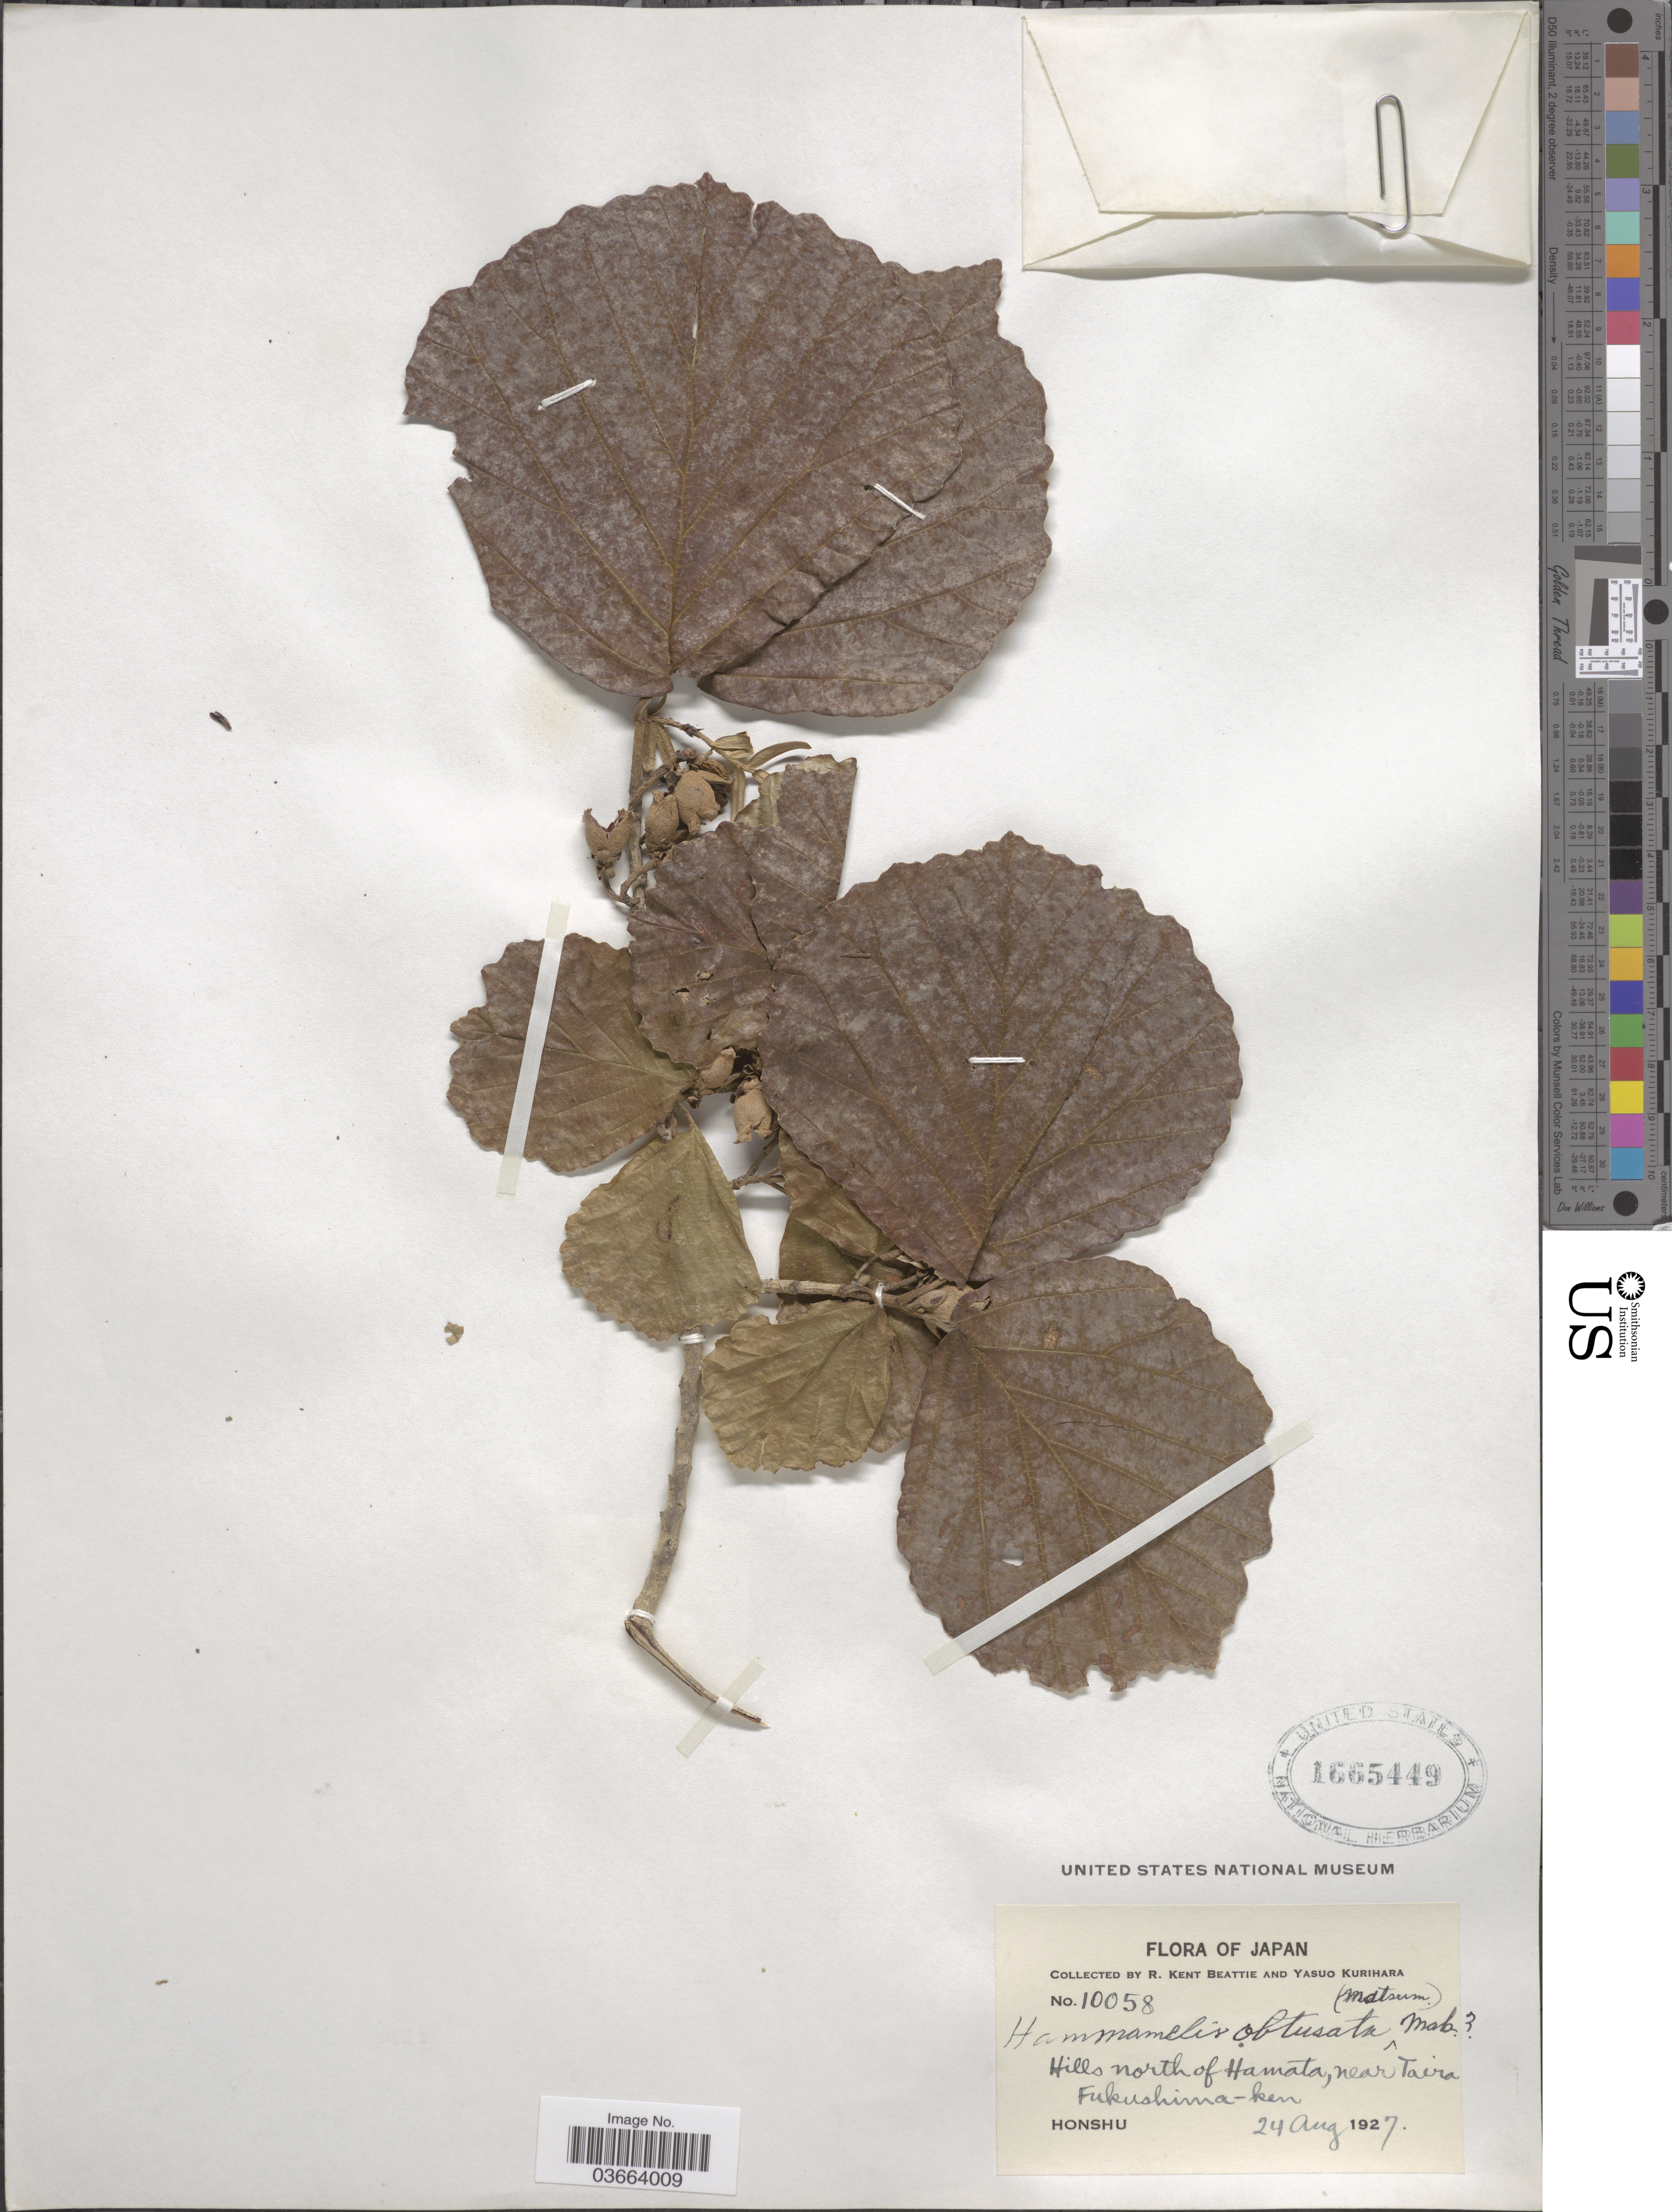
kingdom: Plantae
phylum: Tracheophyta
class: Magnoliopsida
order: Saxifragales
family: Hamamelidaceae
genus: Hamamelis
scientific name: Hamamelis obtusata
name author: Makino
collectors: R. K. Beattie & Y. Kurihara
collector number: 10058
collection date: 1927-08-24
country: Japan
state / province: Hukusima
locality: Hills north of Hamata, near Taira Fukushima-ken.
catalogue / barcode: US 1665449